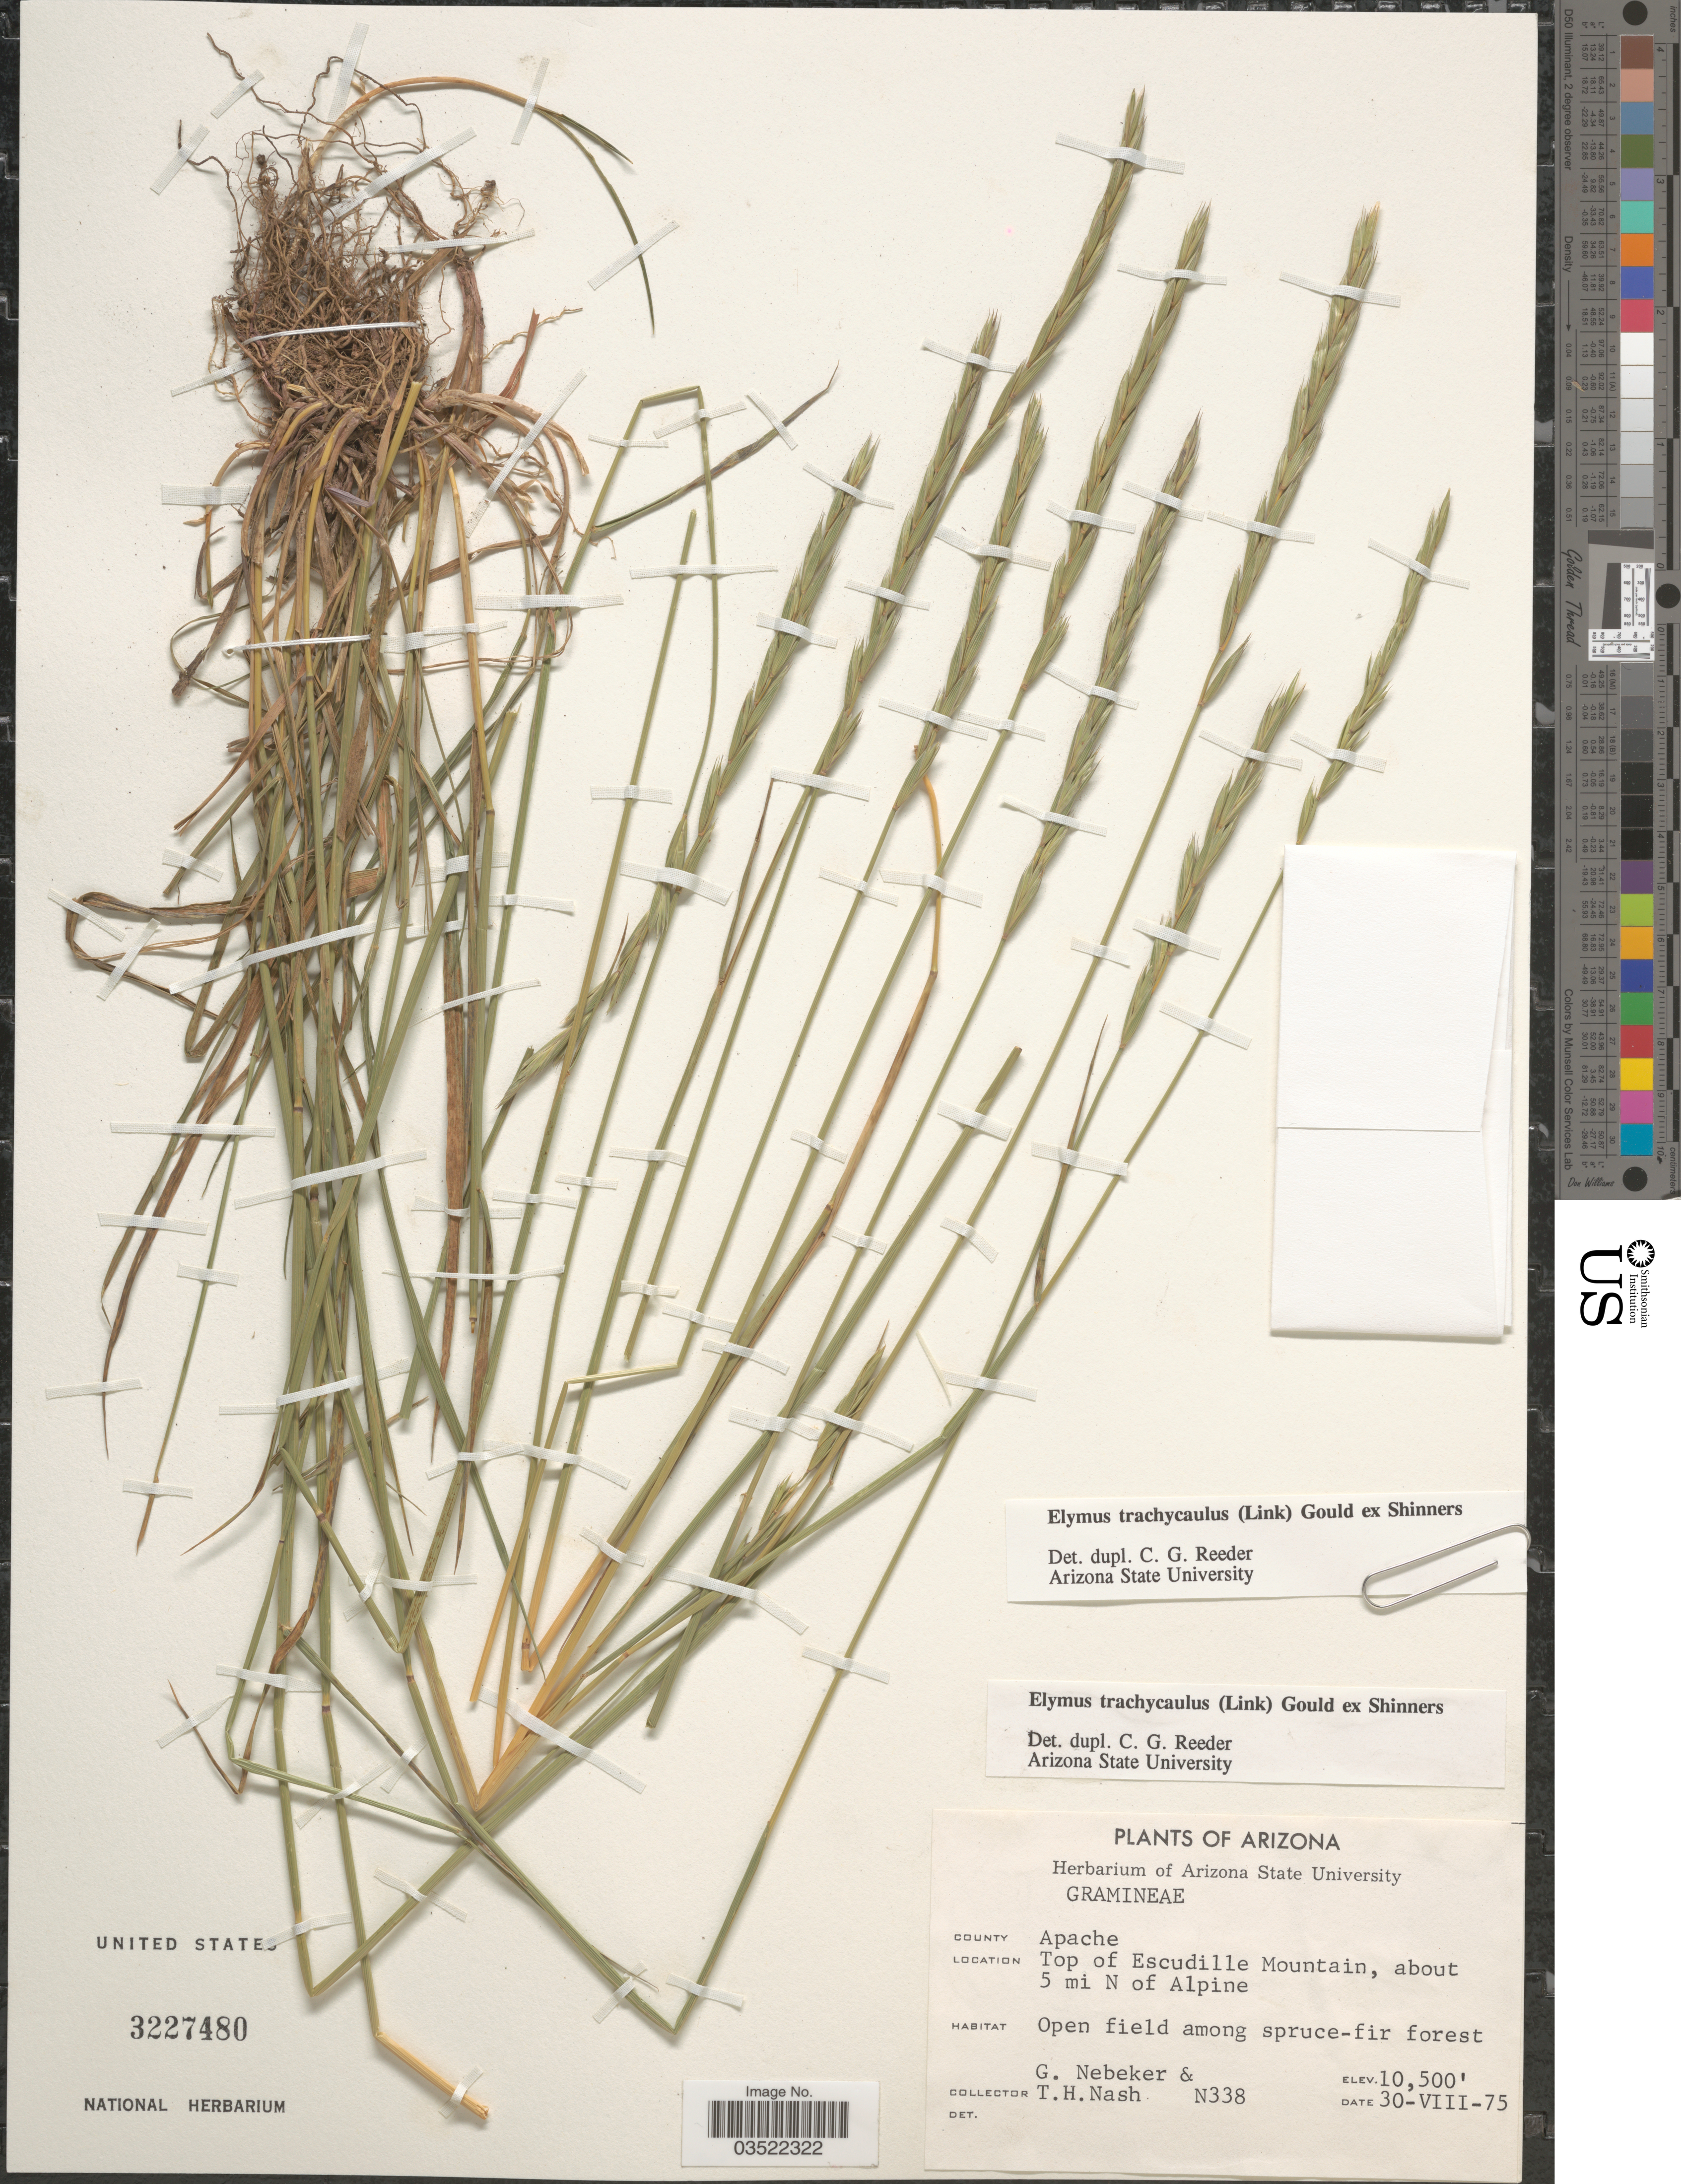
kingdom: Plantae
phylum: Tracheophyta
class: Liliopsida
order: Poales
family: Poaceae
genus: Elymus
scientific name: Elymus trachycaulus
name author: (Link) Gould ex Shinners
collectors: G. Nebeker & T. Nash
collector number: N338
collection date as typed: Transcribed d/m/y: 30/8/75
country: United States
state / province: Arizona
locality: County Apache. Top of Escudille Mountain, about 5 mi N of Alpine.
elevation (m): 3200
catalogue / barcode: US 3227480